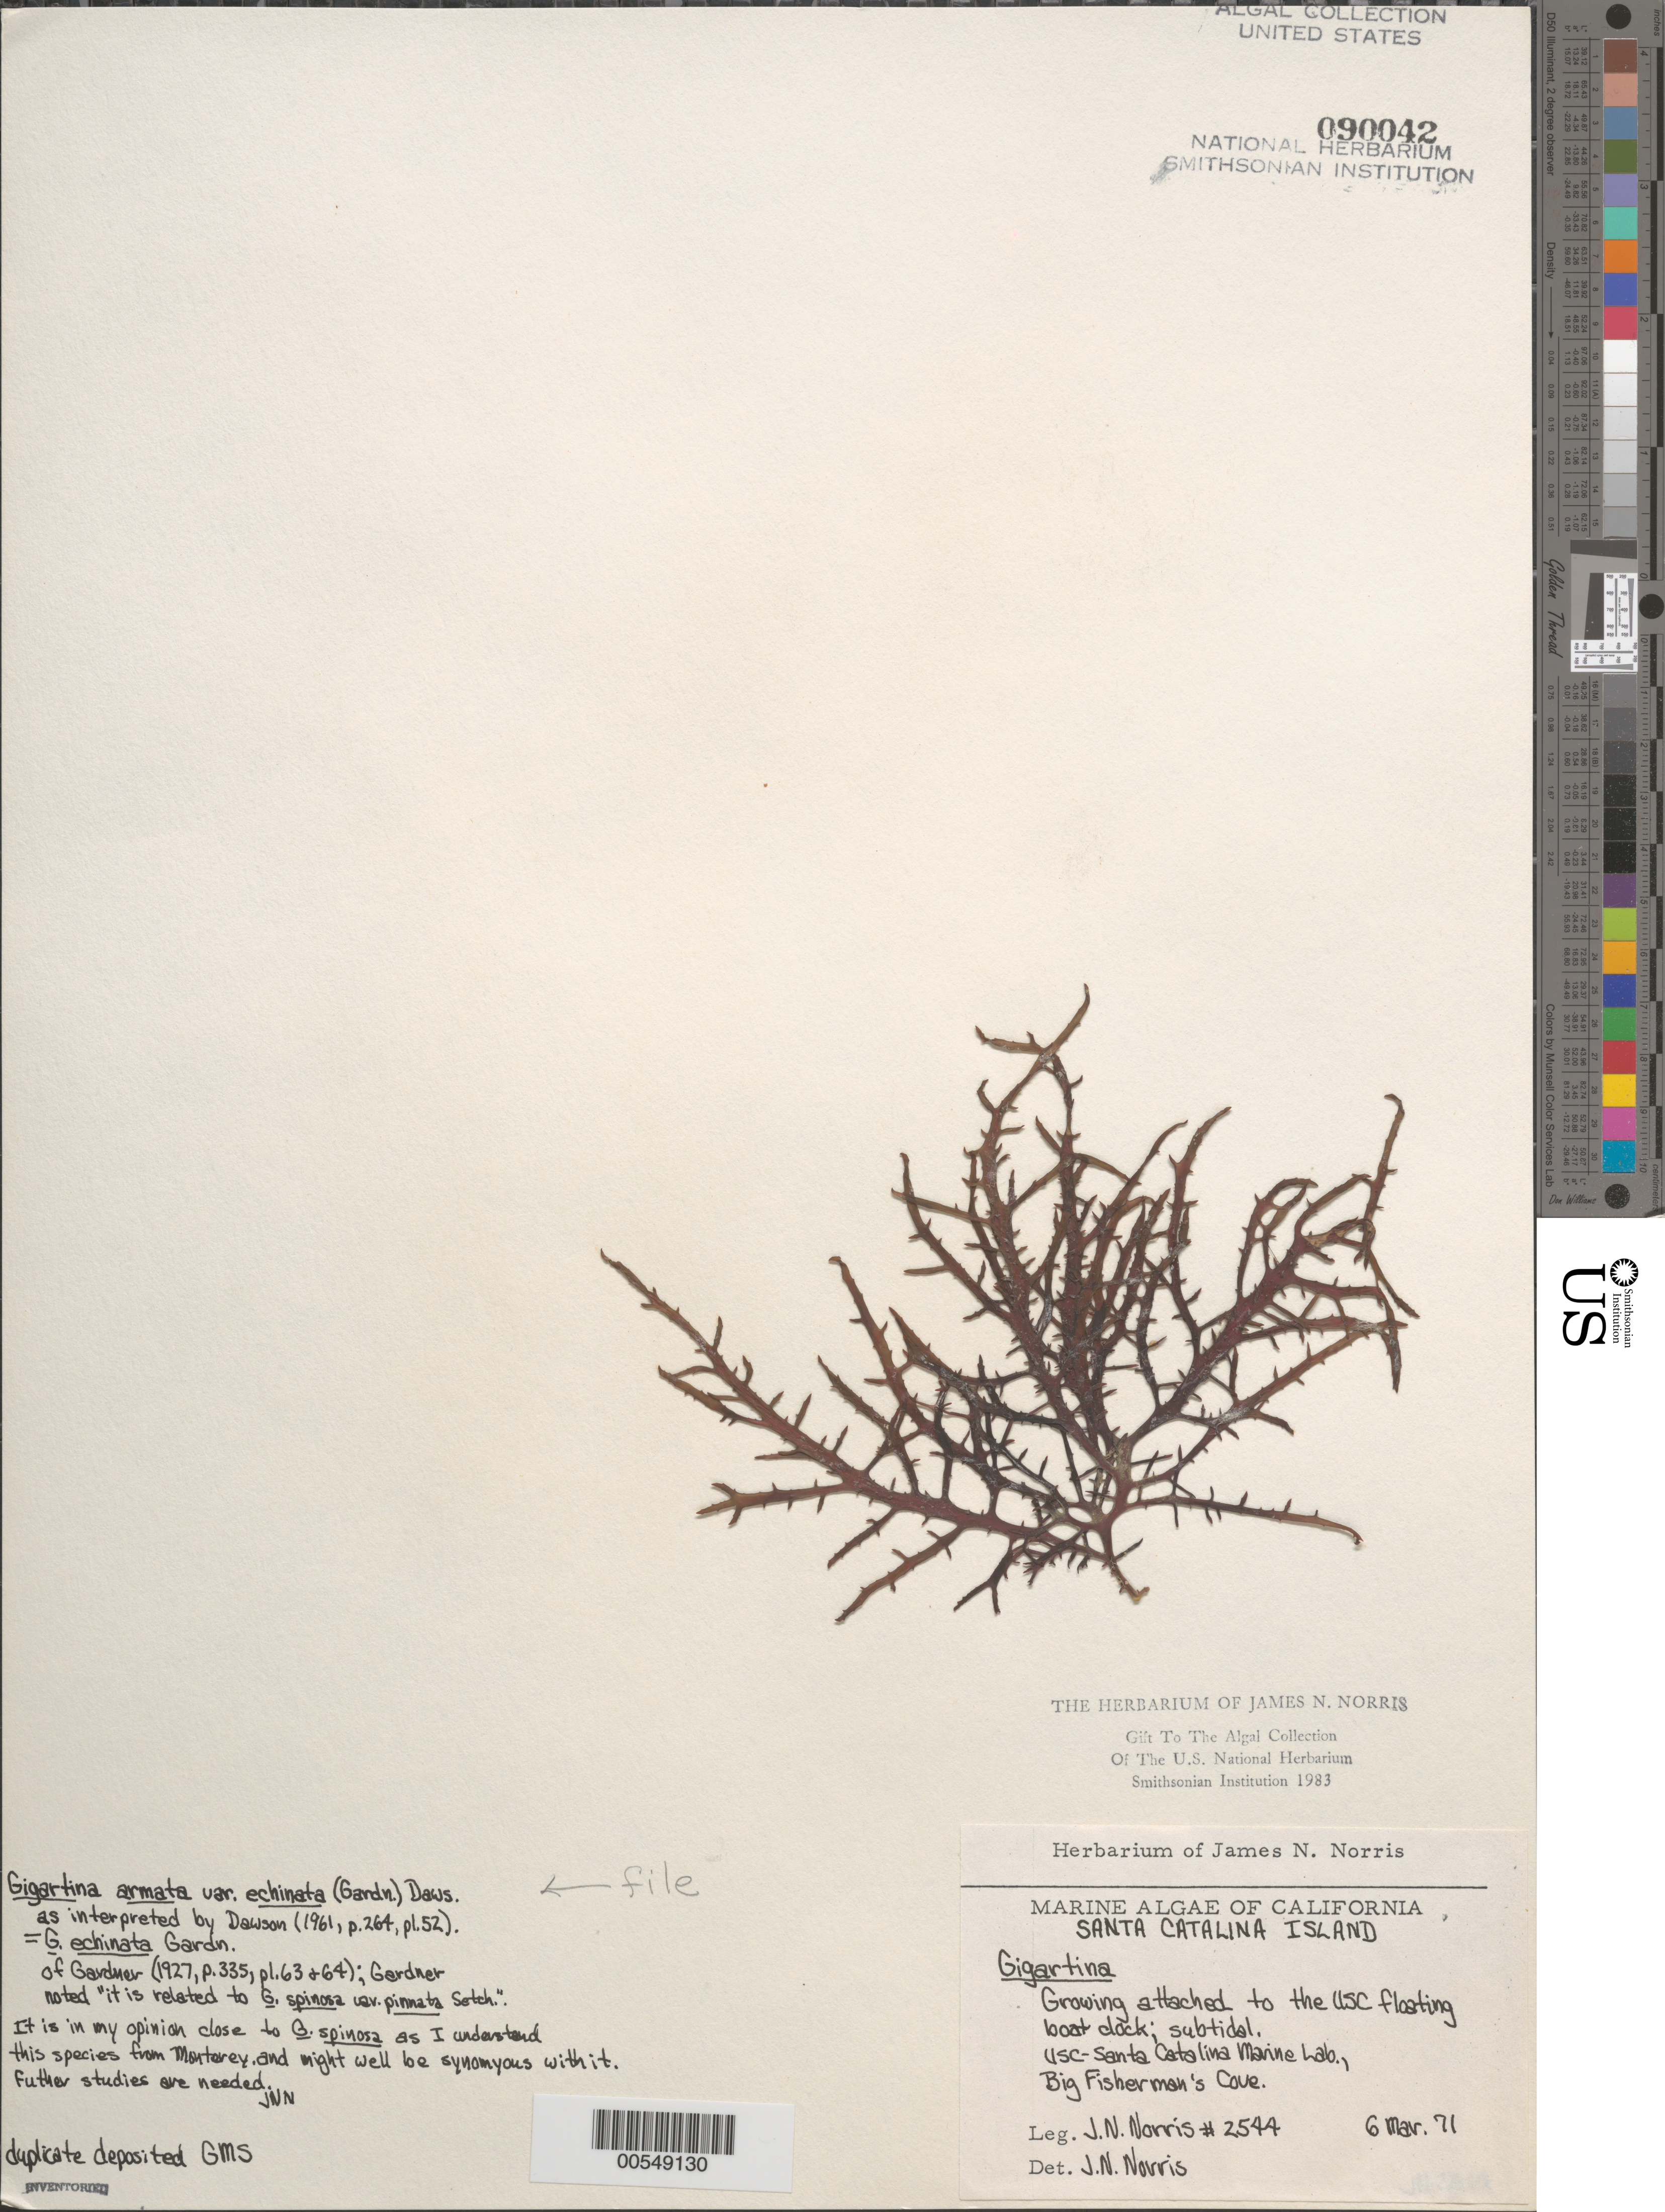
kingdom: Plantae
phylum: Rhodophyta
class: Florideophyceae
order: Gigartinales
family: Gigartinaceae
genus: Chondracanthus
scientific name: Chondracanthus spinosus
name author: (Kütz.) Guiry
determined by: Algae name updating Project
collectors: J. N. Norris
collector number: JN-2544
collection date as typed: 06 Mar 1971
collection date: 1971-03-06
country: United States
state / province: California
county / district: Los Angeles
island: Santa Catalina Island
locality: Big Fishermans Cove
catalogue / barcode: US 90042